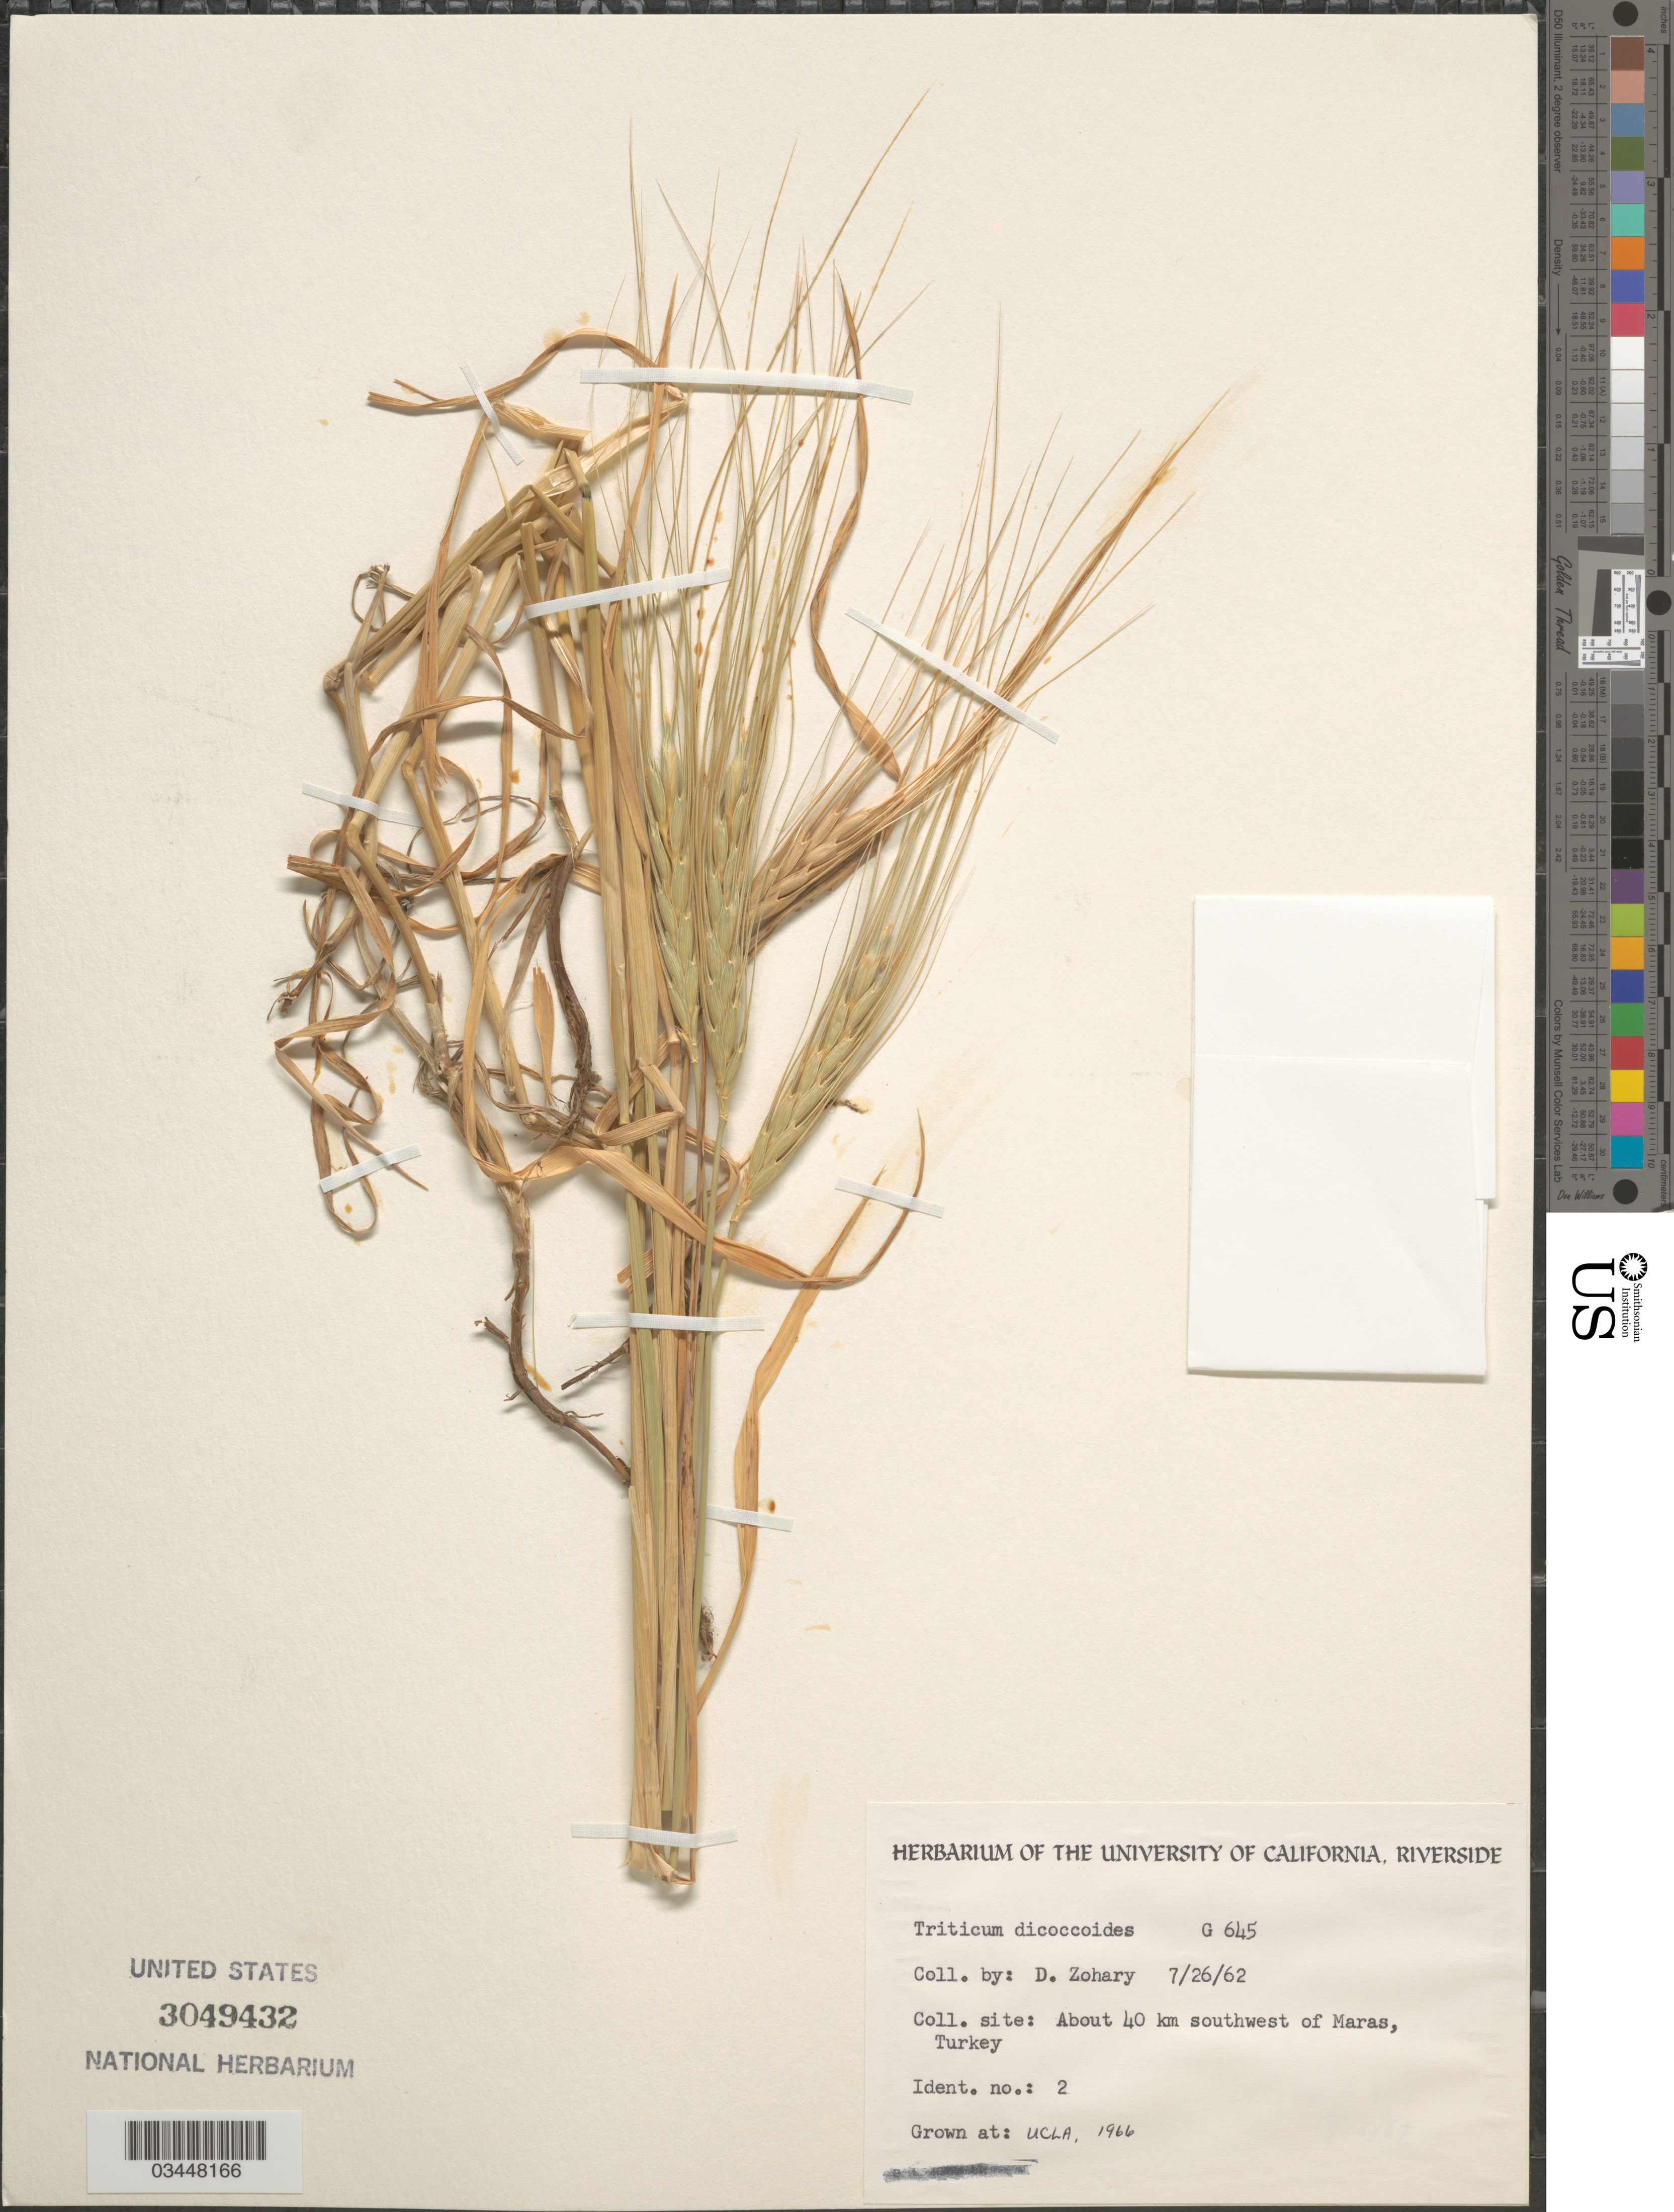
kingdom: Plantae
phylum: Tracheophyta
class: Liliopsida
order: Poales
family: Poaceae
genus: Triticum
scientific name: Triticum dicoccoides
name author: (Körn.) Körn. ex Schweinf.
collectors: ex herb. Univ. of California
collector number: G645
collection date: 1966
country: United States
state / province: California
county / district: Los Angeles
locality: UCLA.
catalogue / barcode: US 3049432